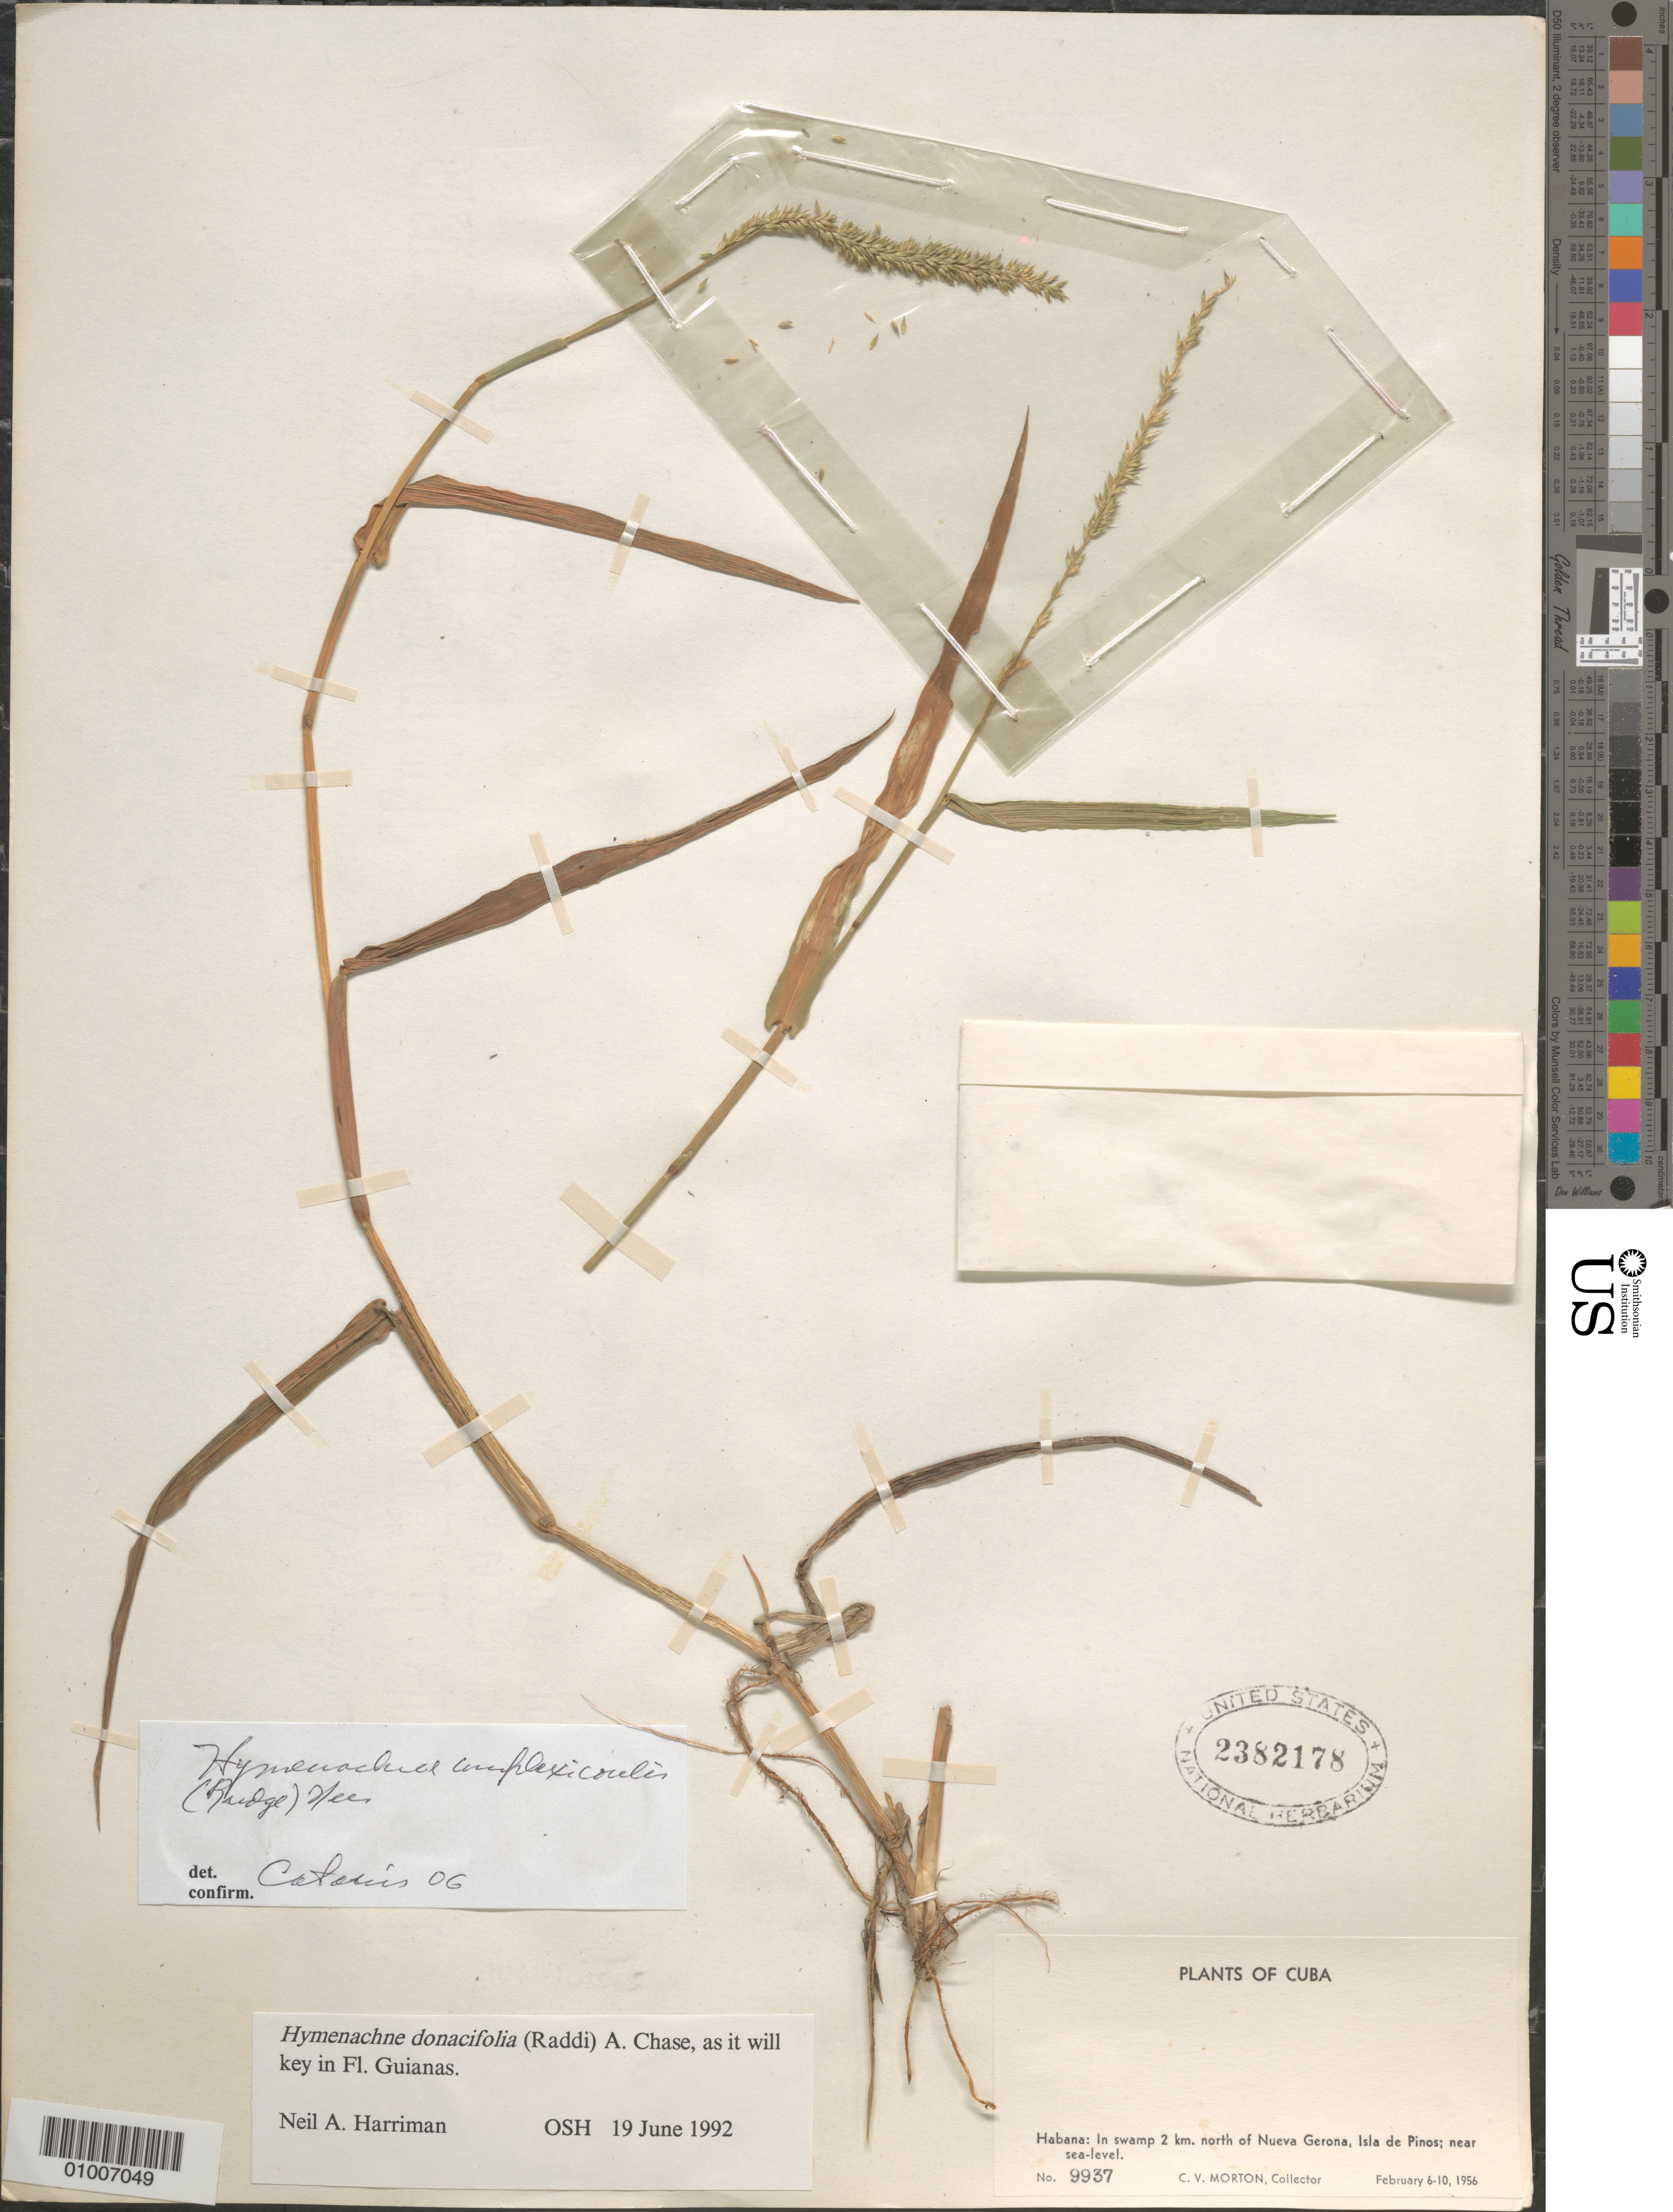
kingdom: Plantae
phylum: Tracheophyta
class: Liliopsida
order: Poales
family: Poaceae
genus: Hymenachne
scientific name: Hymenachne amplexicaulis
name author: (Rudge) Nees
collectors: C. V. Morton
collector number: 9937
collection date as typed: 06 Feb 1956 to 10 Feb 1956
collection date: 1956-02-06/1956-02-10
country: Cuba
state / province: Isla de la Juventud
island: Isla de la Juventud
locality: [Isle of Pines] 2 km North of Nueva Gerona; near sea-level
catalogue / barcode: US 2382178